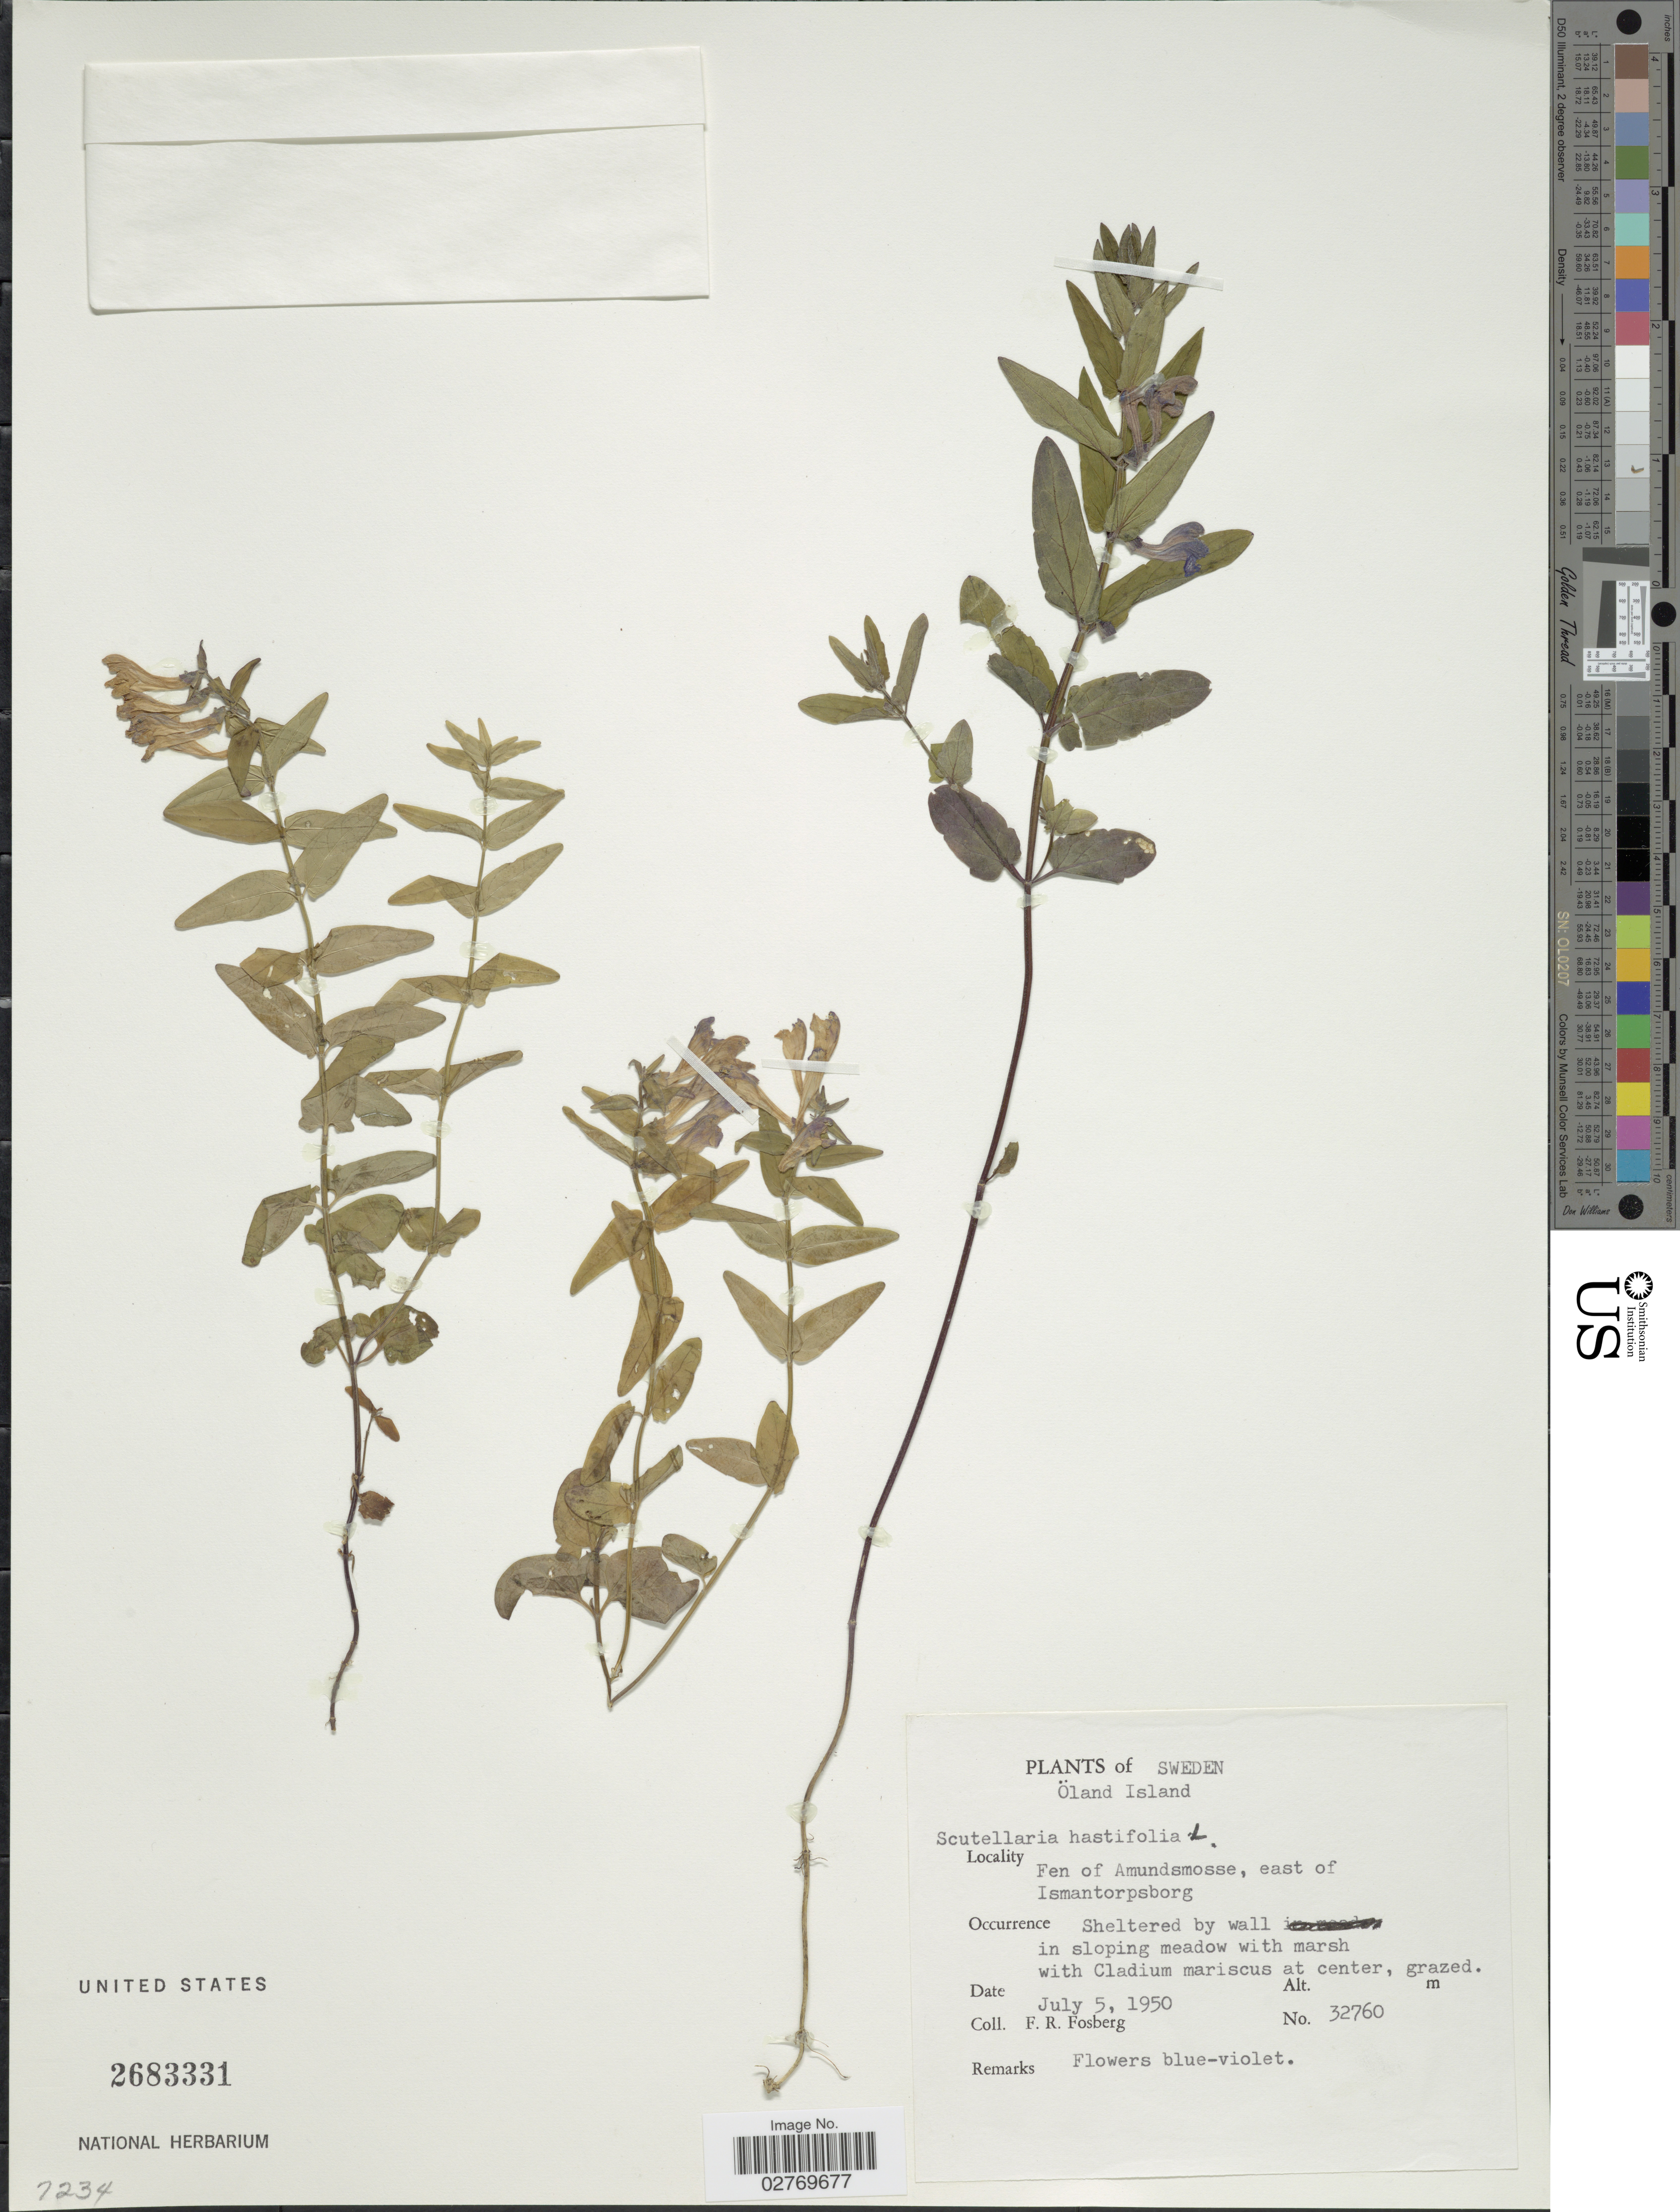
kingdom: Plantae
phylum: Tracheophyta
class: Magnoliopsida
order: Lamiales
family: Lamiaceae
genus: Scutellaria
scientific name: Scutellaria hastifolia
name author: L.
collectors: F. R. Fosberg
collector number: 32760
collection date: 1950-07-05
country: Sweden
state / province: Kalmar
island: Oland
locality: Öland Island. Fen of Amundsmosse, east of Ismantorpsborg.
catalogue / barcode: US 2683331